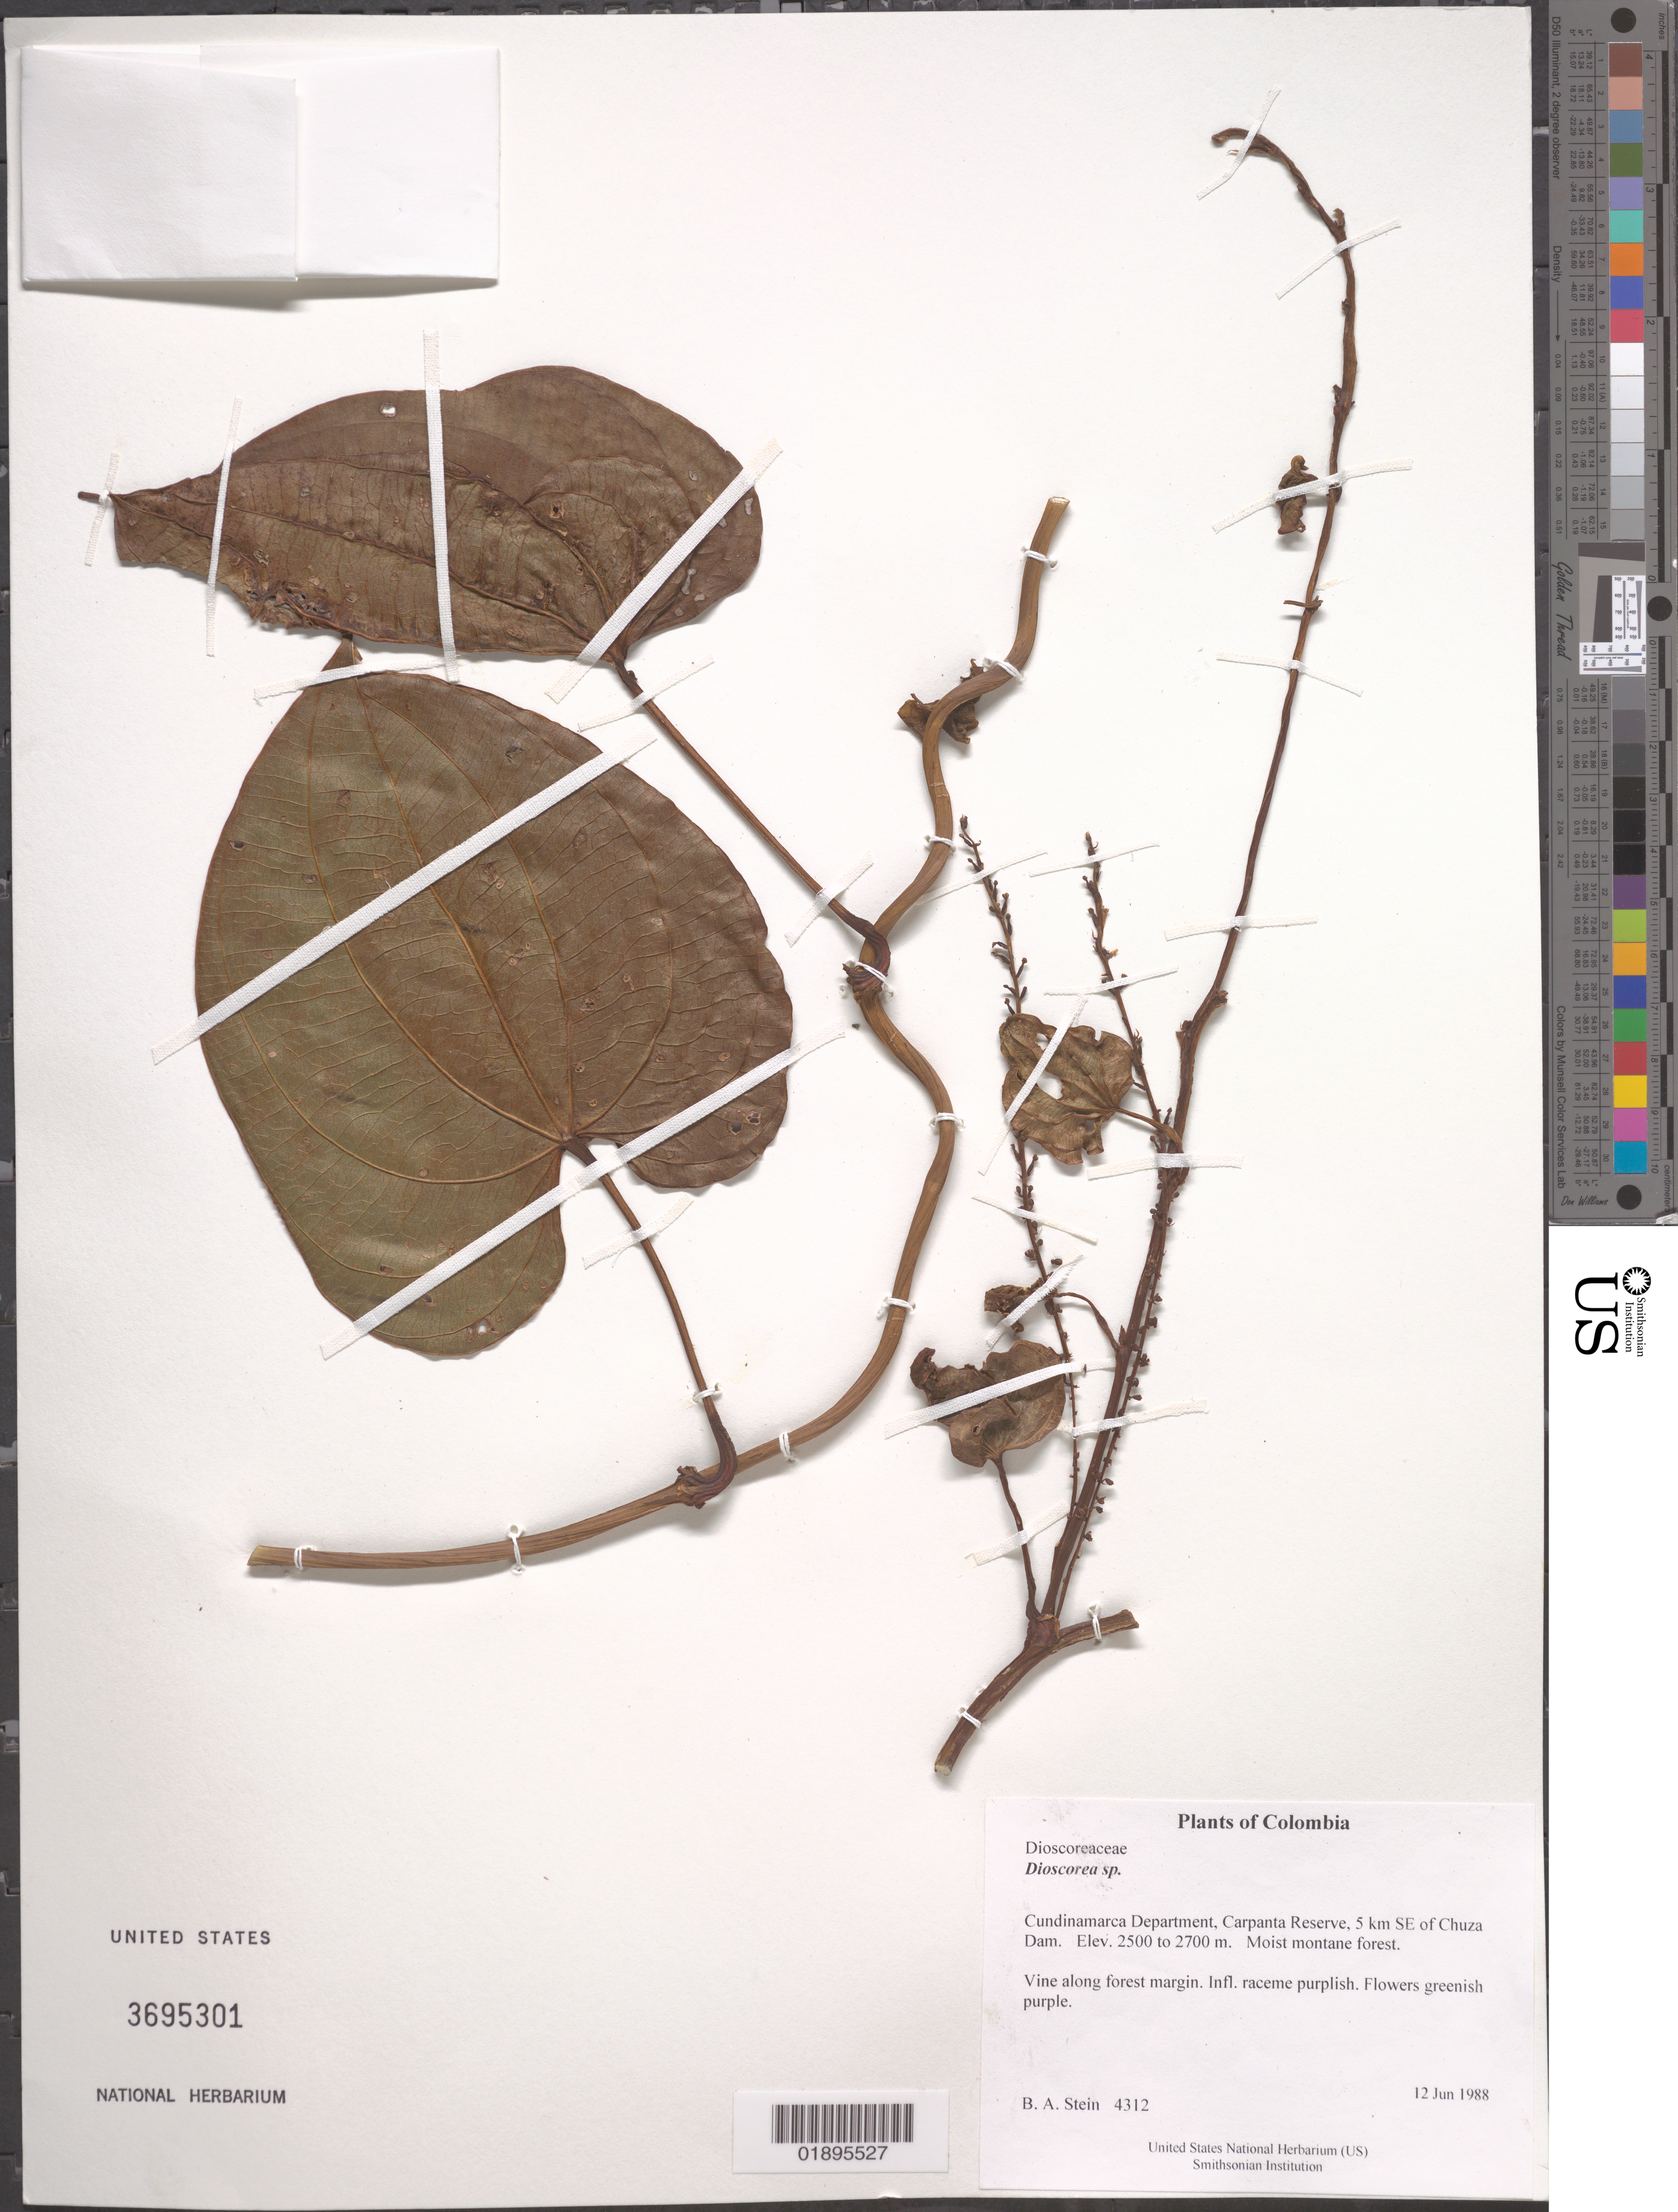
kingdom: Plantae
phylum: Tracheophyta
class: Liliopsida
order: Dioscoreales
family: Dioscoreaceae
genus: Dioscorea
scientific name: Dioscorea sp.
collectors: B. A. Stein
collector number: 4312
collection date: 1988-06-12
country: Colombia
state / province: Cundinamarca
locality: Carpanta Reserve, 5 km SE of Chuza Dam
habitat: Moist montane forest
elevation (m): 2500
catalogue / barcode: US 3695301